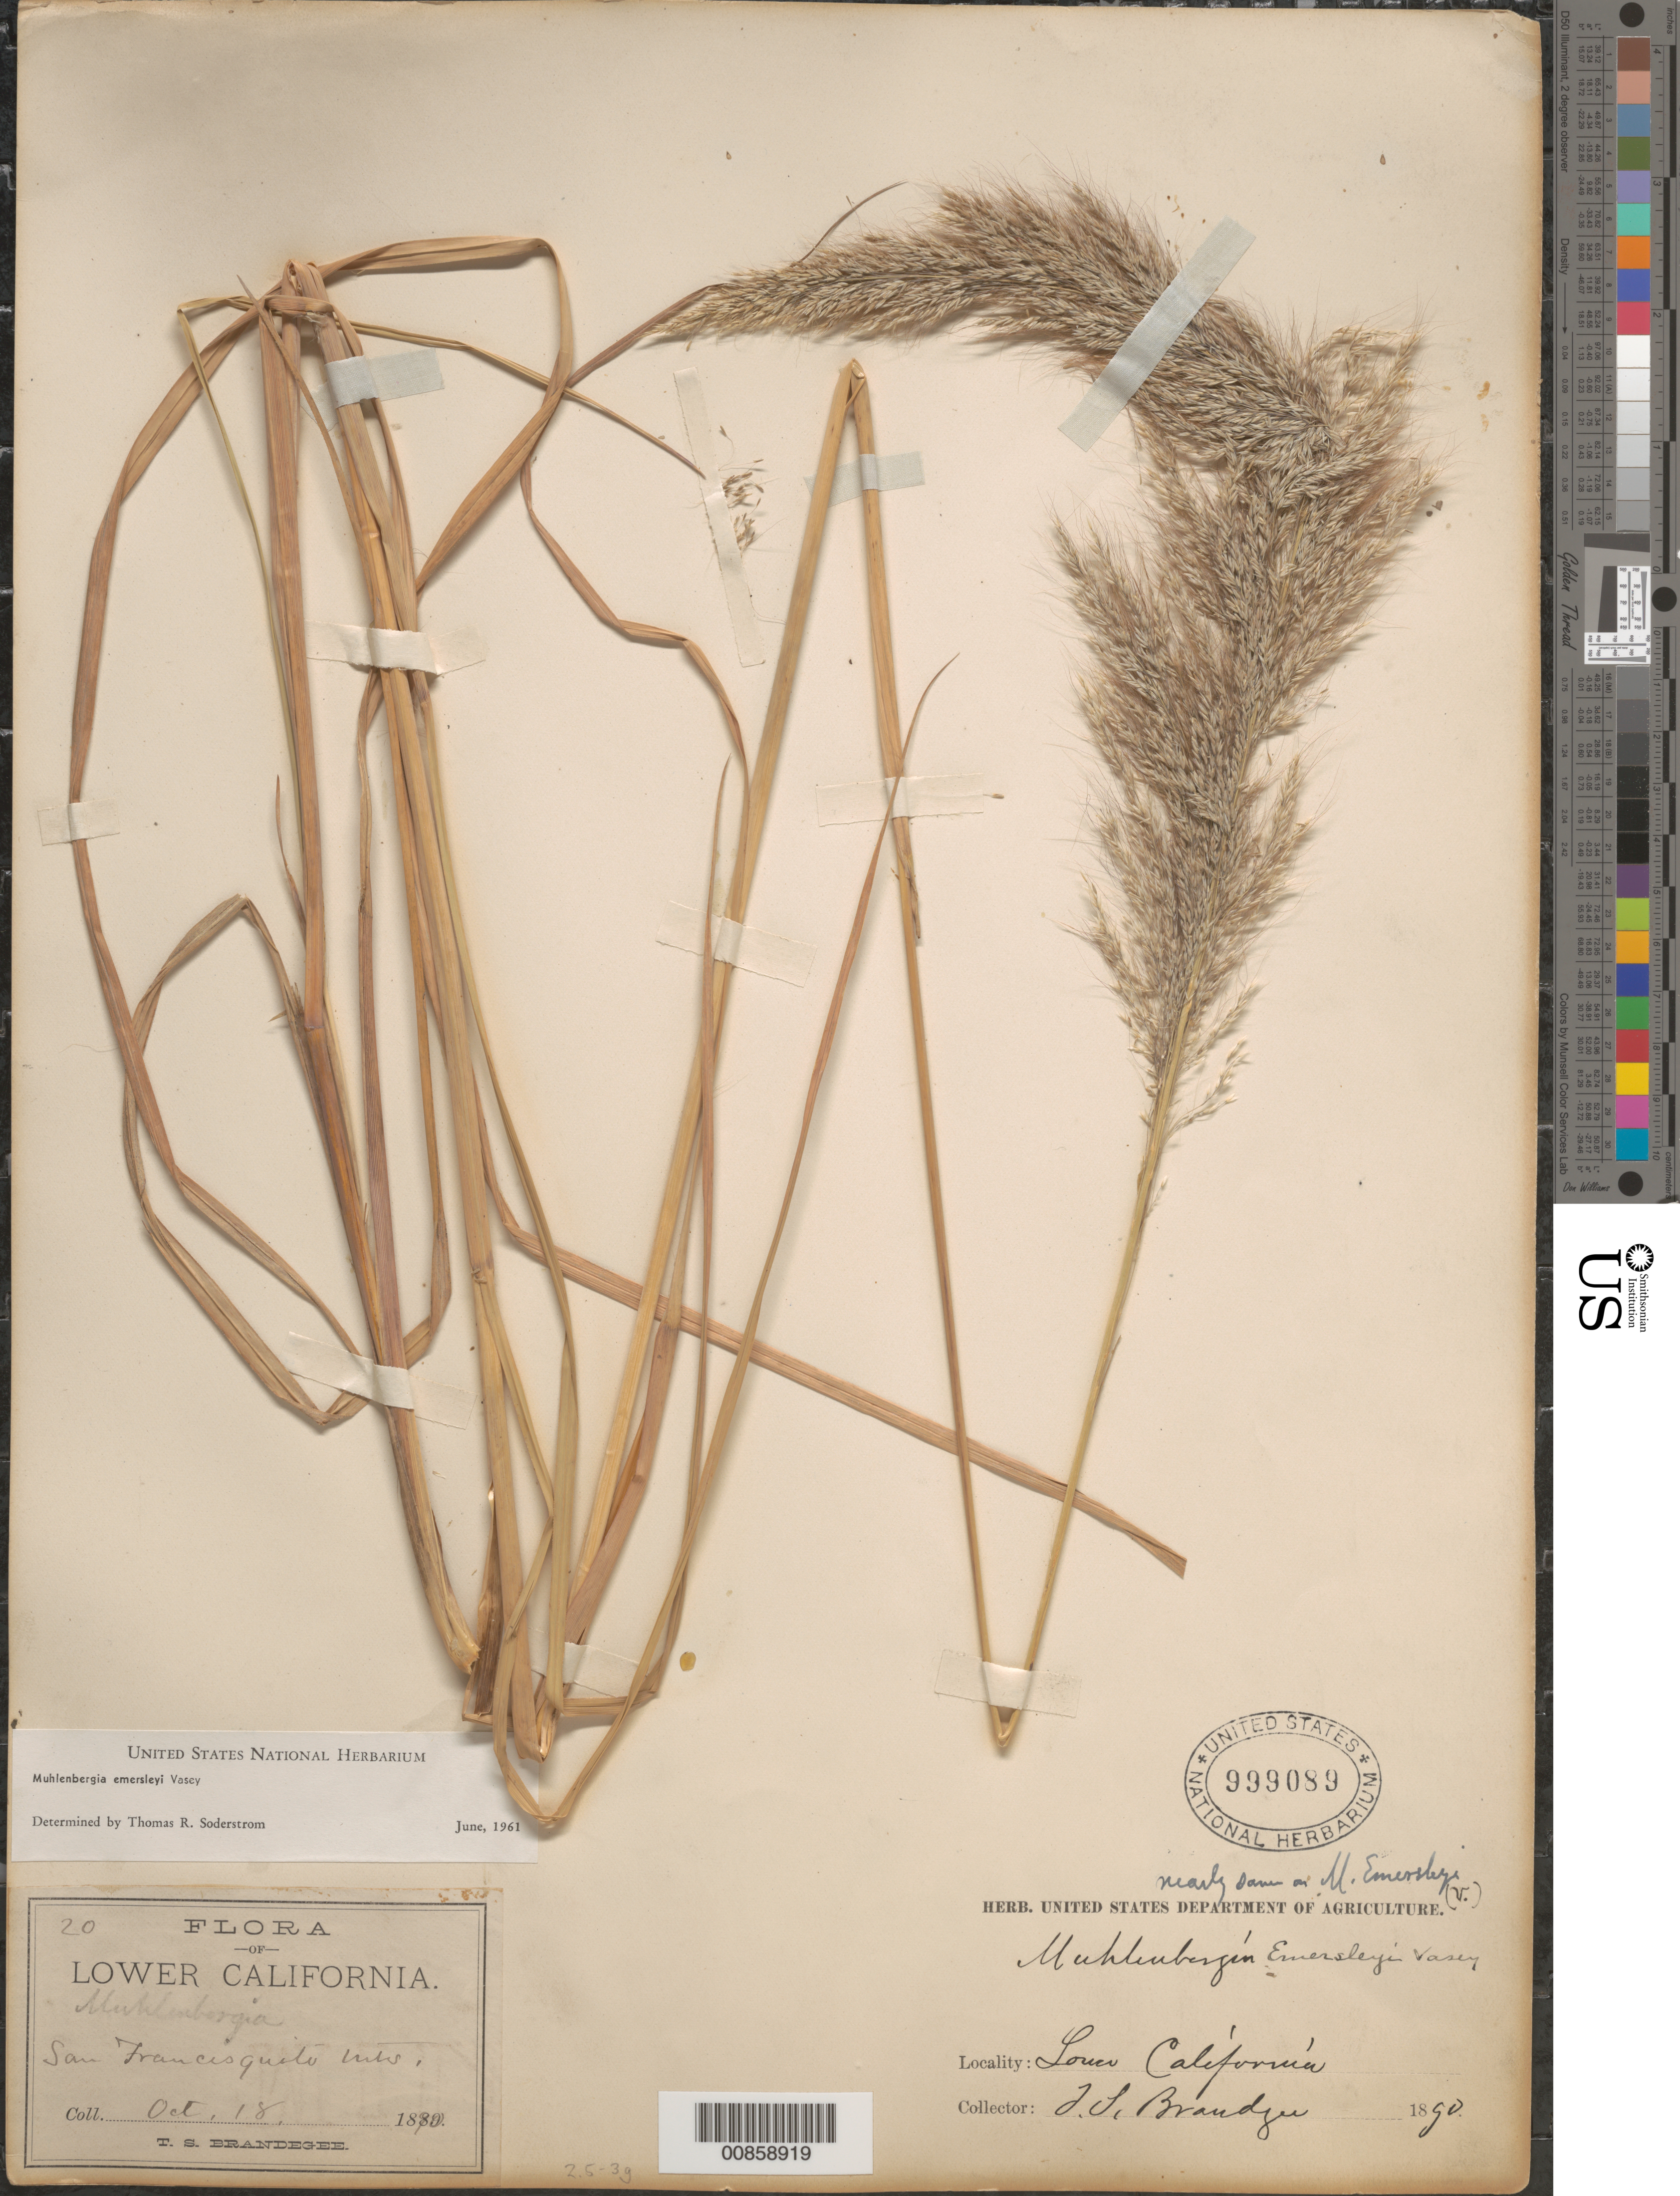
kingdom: Plantae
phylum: Tracheophyta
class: Liliopsida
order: Poales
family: Poaceae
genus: Muhlenbergia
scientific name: Muhlenbergia emersleyi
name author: Vasey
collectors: T. S. Brandegee (herbarium)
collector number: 20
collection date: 1890-10-18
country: Mexico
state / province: Baja California Sur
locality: Lower California. San Francisquito Mts.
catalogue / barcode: US 999089